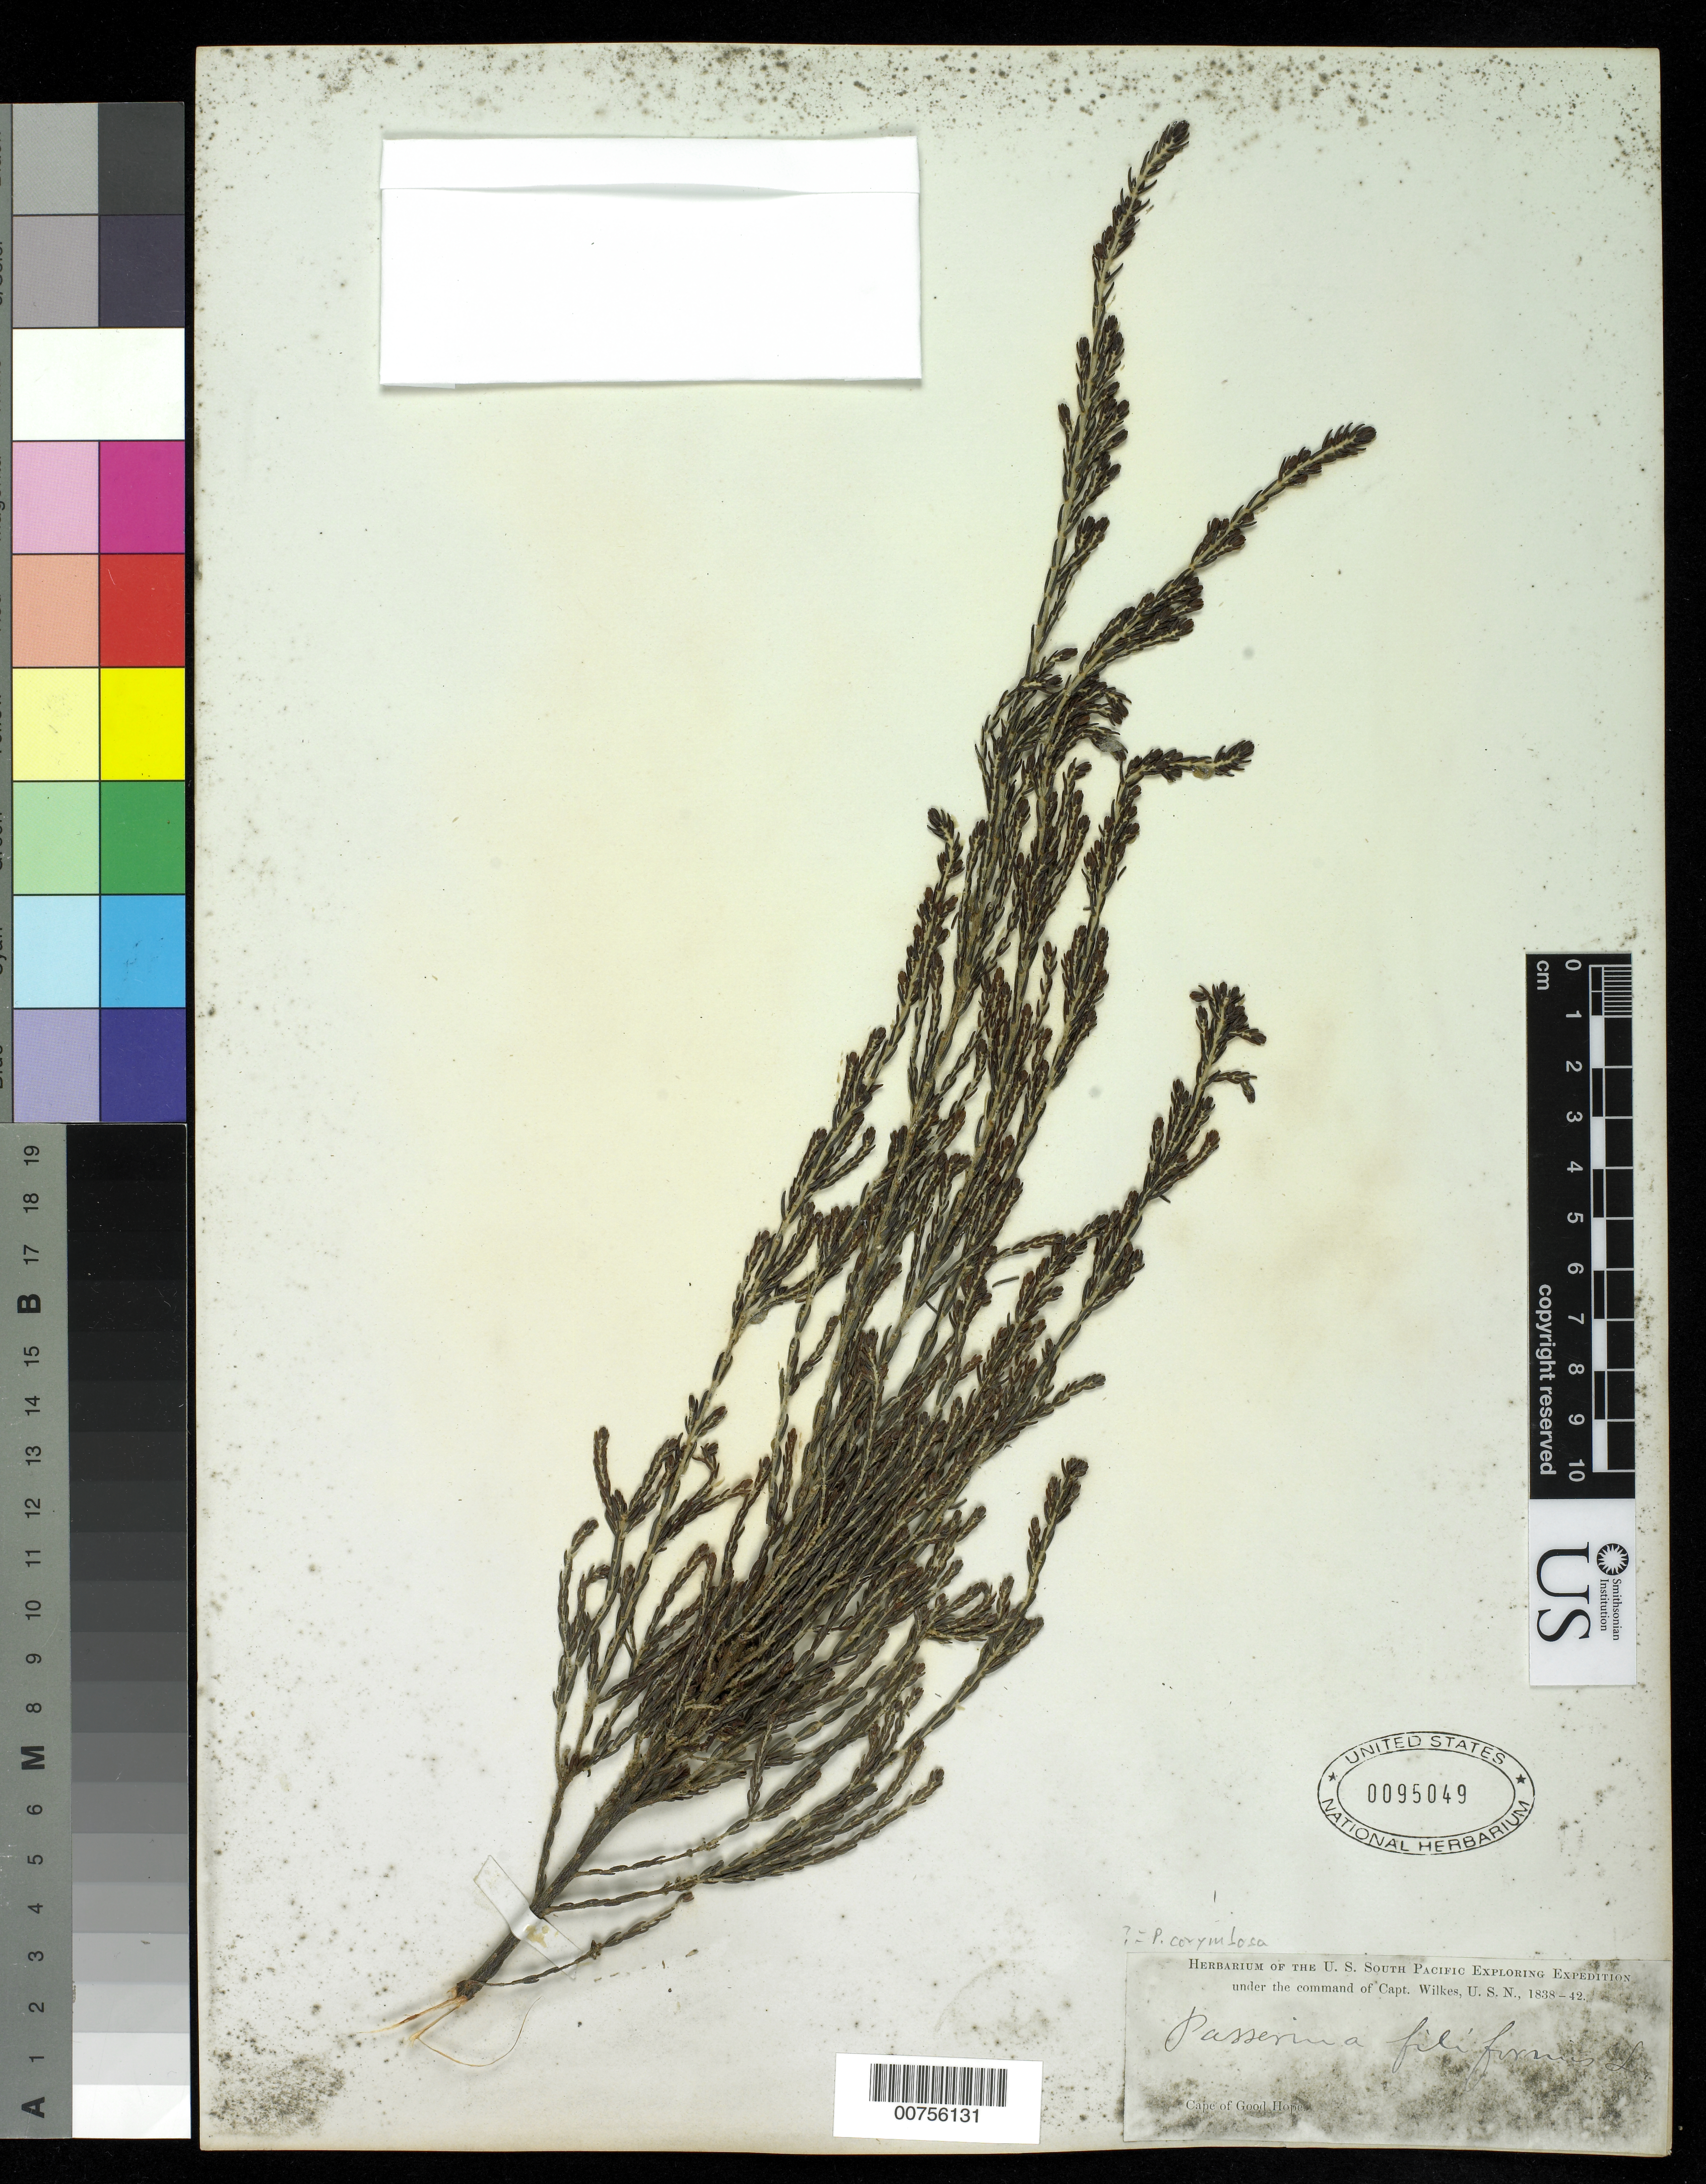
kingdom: Plantae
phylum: Tracheophyta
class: Magnoliopsida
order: Malvales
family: Thymelaeaceae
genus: Passerina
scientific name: Passerina filiformis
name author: L.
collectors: Wilkes Explor. Exped.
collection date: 1838/1842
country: South Africa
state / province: Western Cape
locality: Cape of Good Hope. Cape Town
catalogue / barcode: US 95049